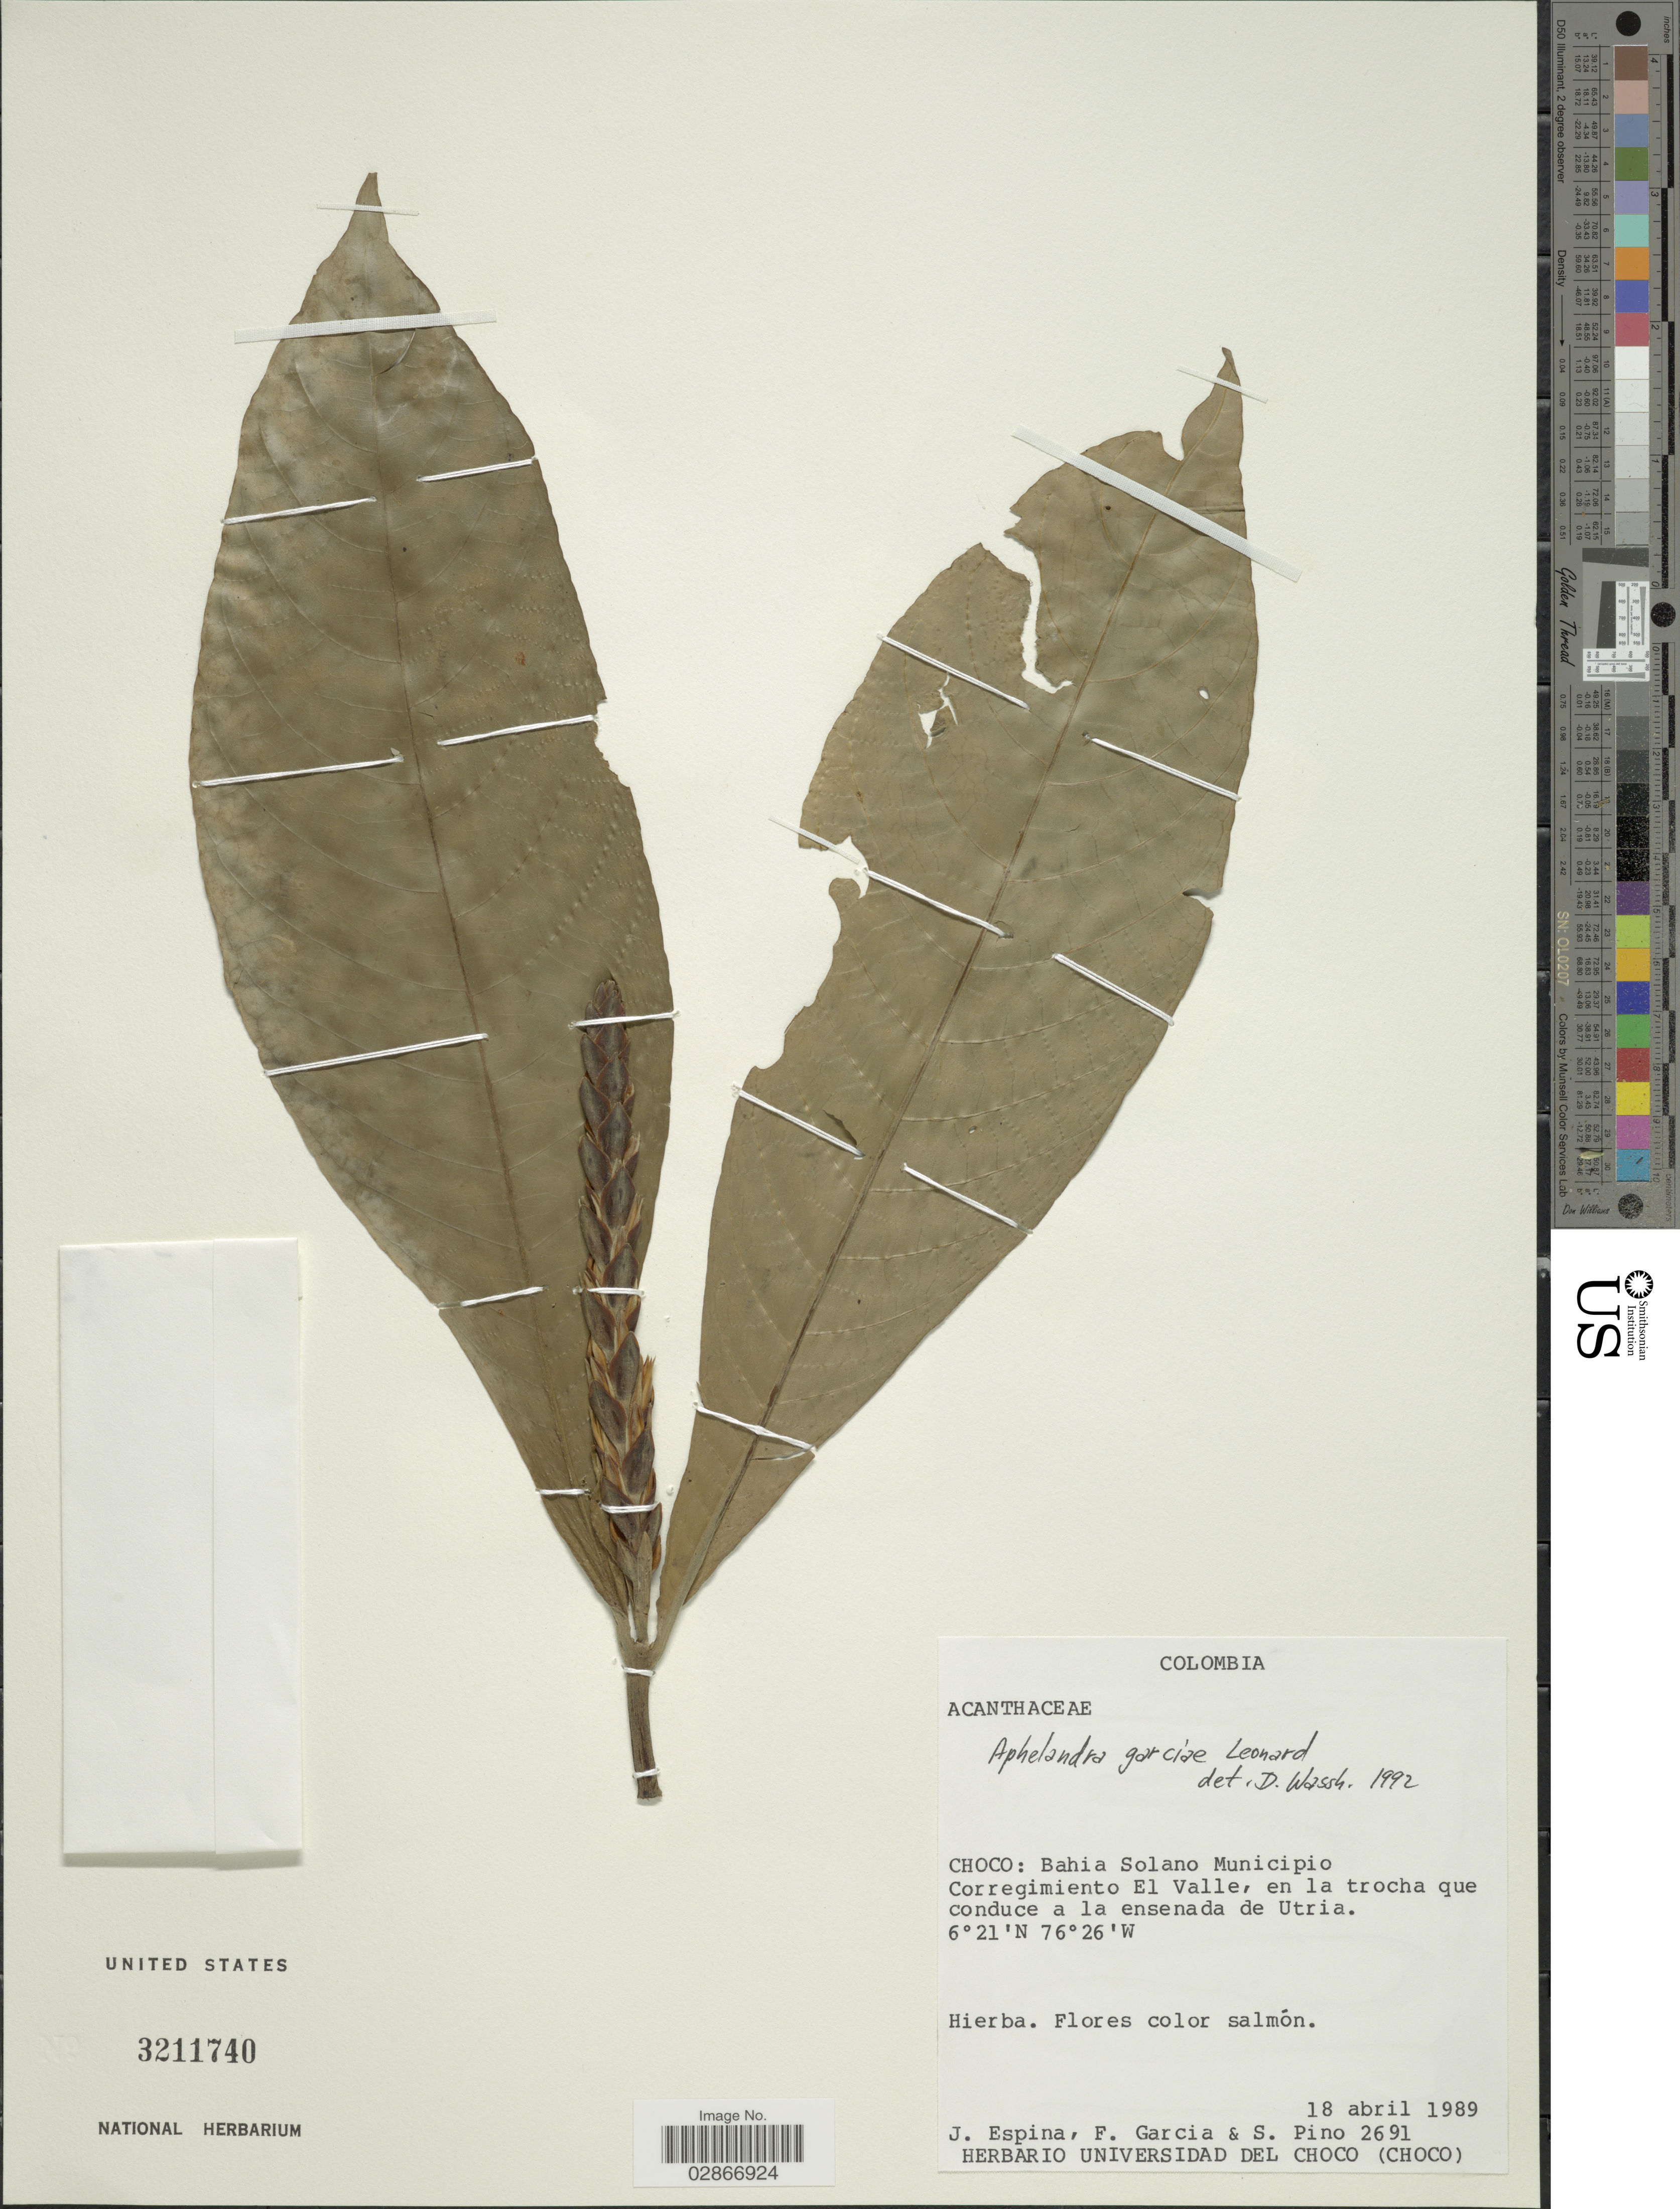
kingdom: Plantae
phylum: Tracheophyta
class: Magnoliopsida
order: Lamiales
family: Acanthaceae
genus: Aphelandra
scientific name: Aphelandra garciae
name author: Leonard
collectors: J. Espina, F. Garcia & S. Pino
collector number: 2691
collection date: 1989-04-18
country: Colombia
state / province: Chocó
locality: Bahia Solano Municipio, Corregimiento El Valle, en la trocha que conduce a la ensenada de Utria.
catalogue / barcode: US 3211740